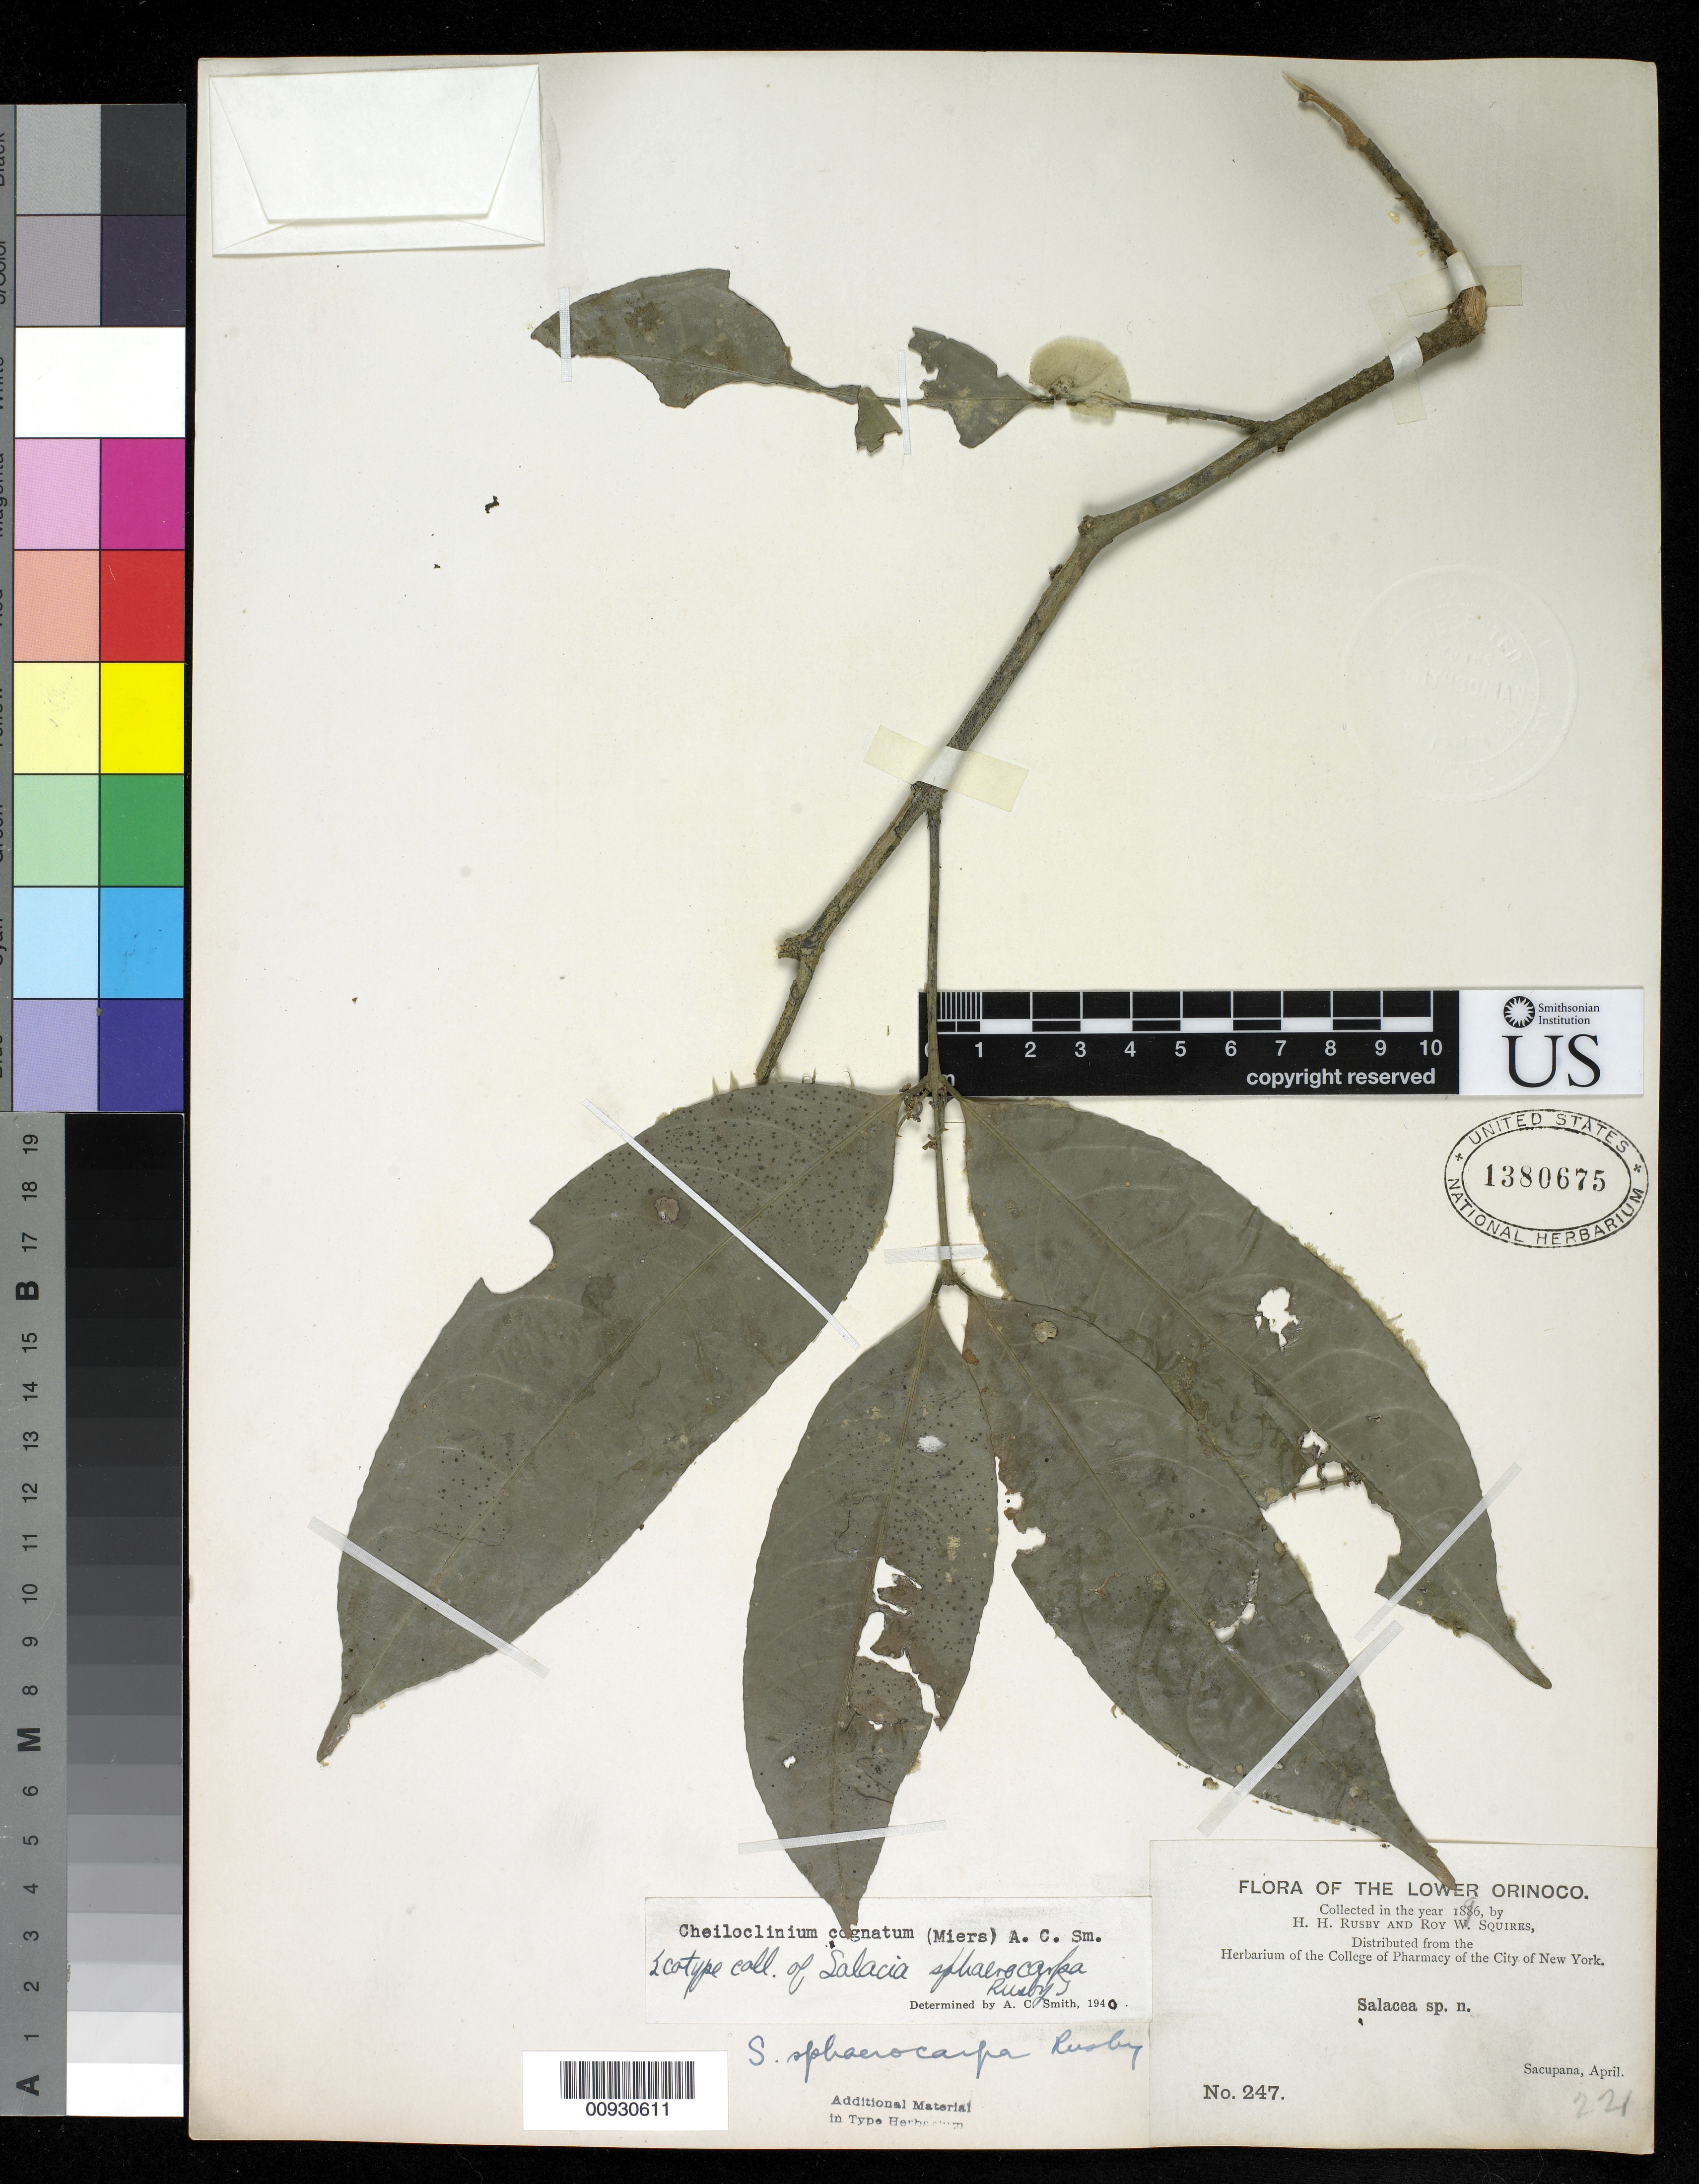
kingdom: Plantae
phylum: Tracheophyta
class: Magnoliopsida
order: Celastrales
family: Celastraceae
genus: Salacia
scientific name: Salacia sphaerocarpa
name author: Rusby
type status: Isosyntype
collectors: H. H. Rusby & R. Squires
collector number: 247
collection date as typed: April 1896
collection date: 1896-04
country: Venezuela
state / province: Delta Amacuro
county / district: Antonio Díaz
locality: Lower Orinoco, Sacupana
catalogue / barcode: US 1380675